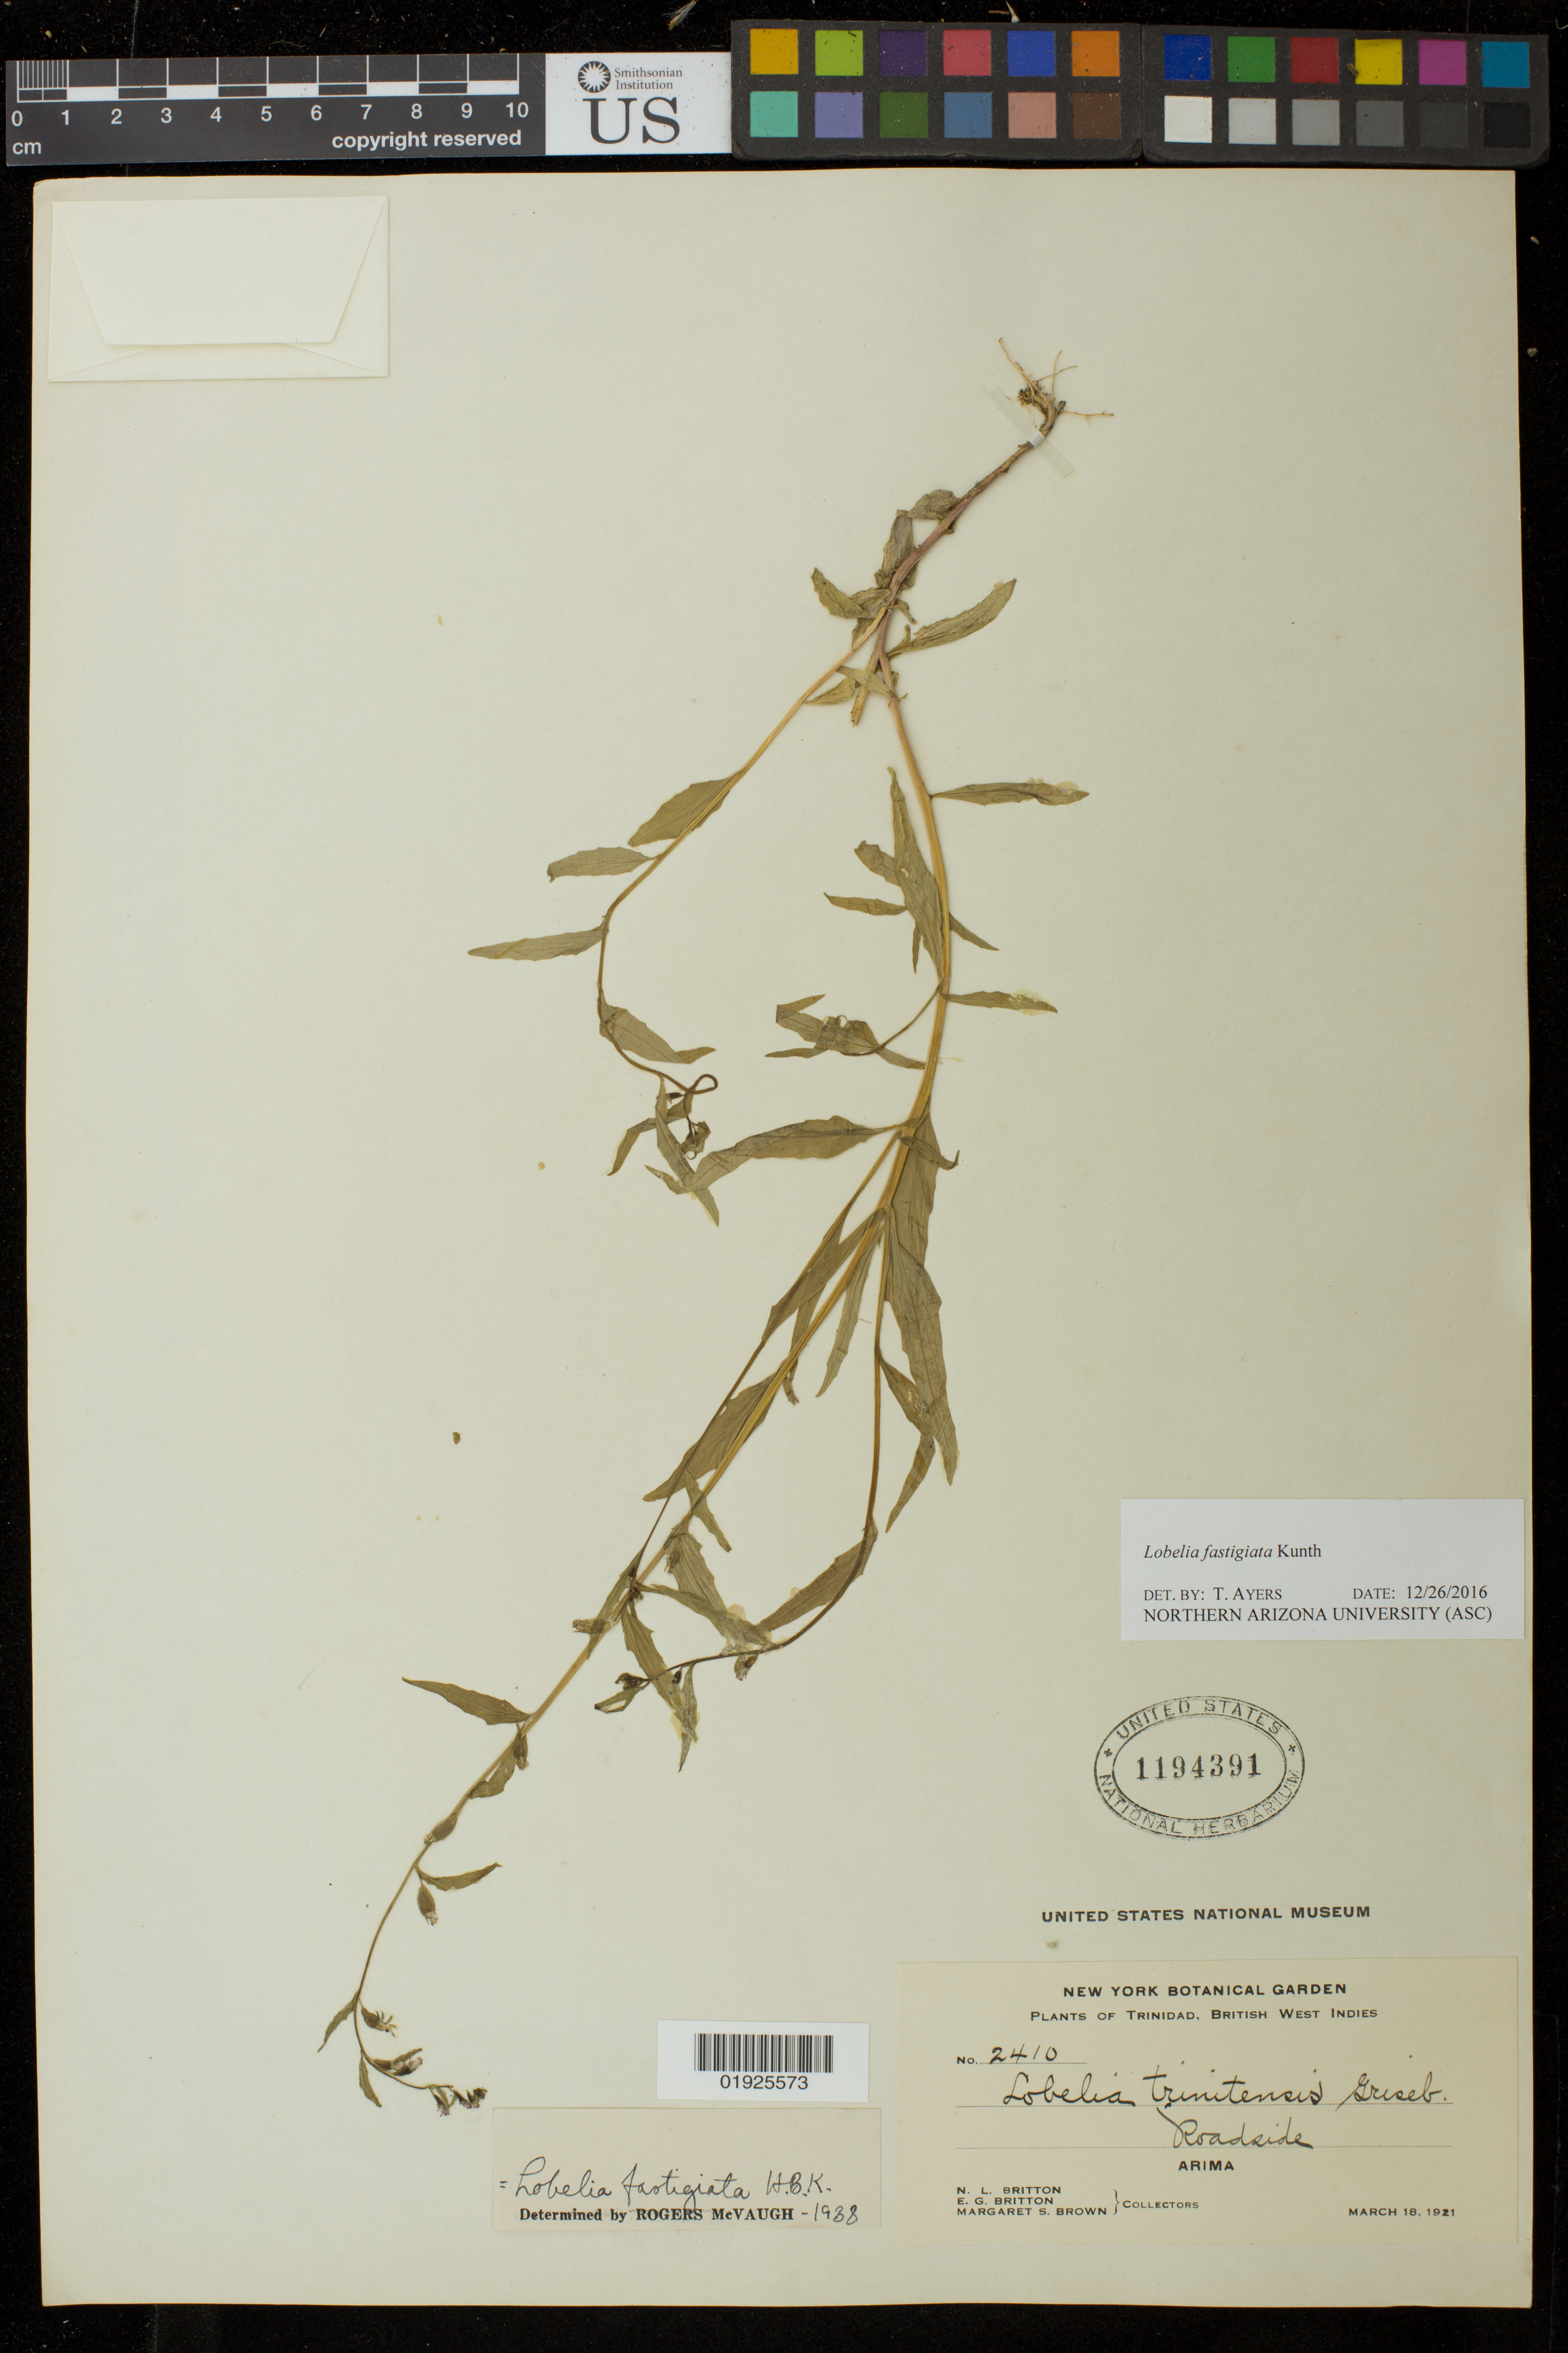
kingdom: Plantae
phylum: Tracheophyta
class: Magnoliopsida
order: Asterales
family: Campanulaceae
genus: Lobelia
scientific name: Lobelia fastigiata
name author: Kunth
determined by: Ayers, Tina J.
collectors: N. Britton, E. G. Britton & M. S. Brown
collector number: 2410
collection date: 1921-03-18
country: Trinidad and Tobago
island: Trinidad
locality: British West Indies. Arima.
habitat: Roadside.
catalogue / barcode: US 1194391